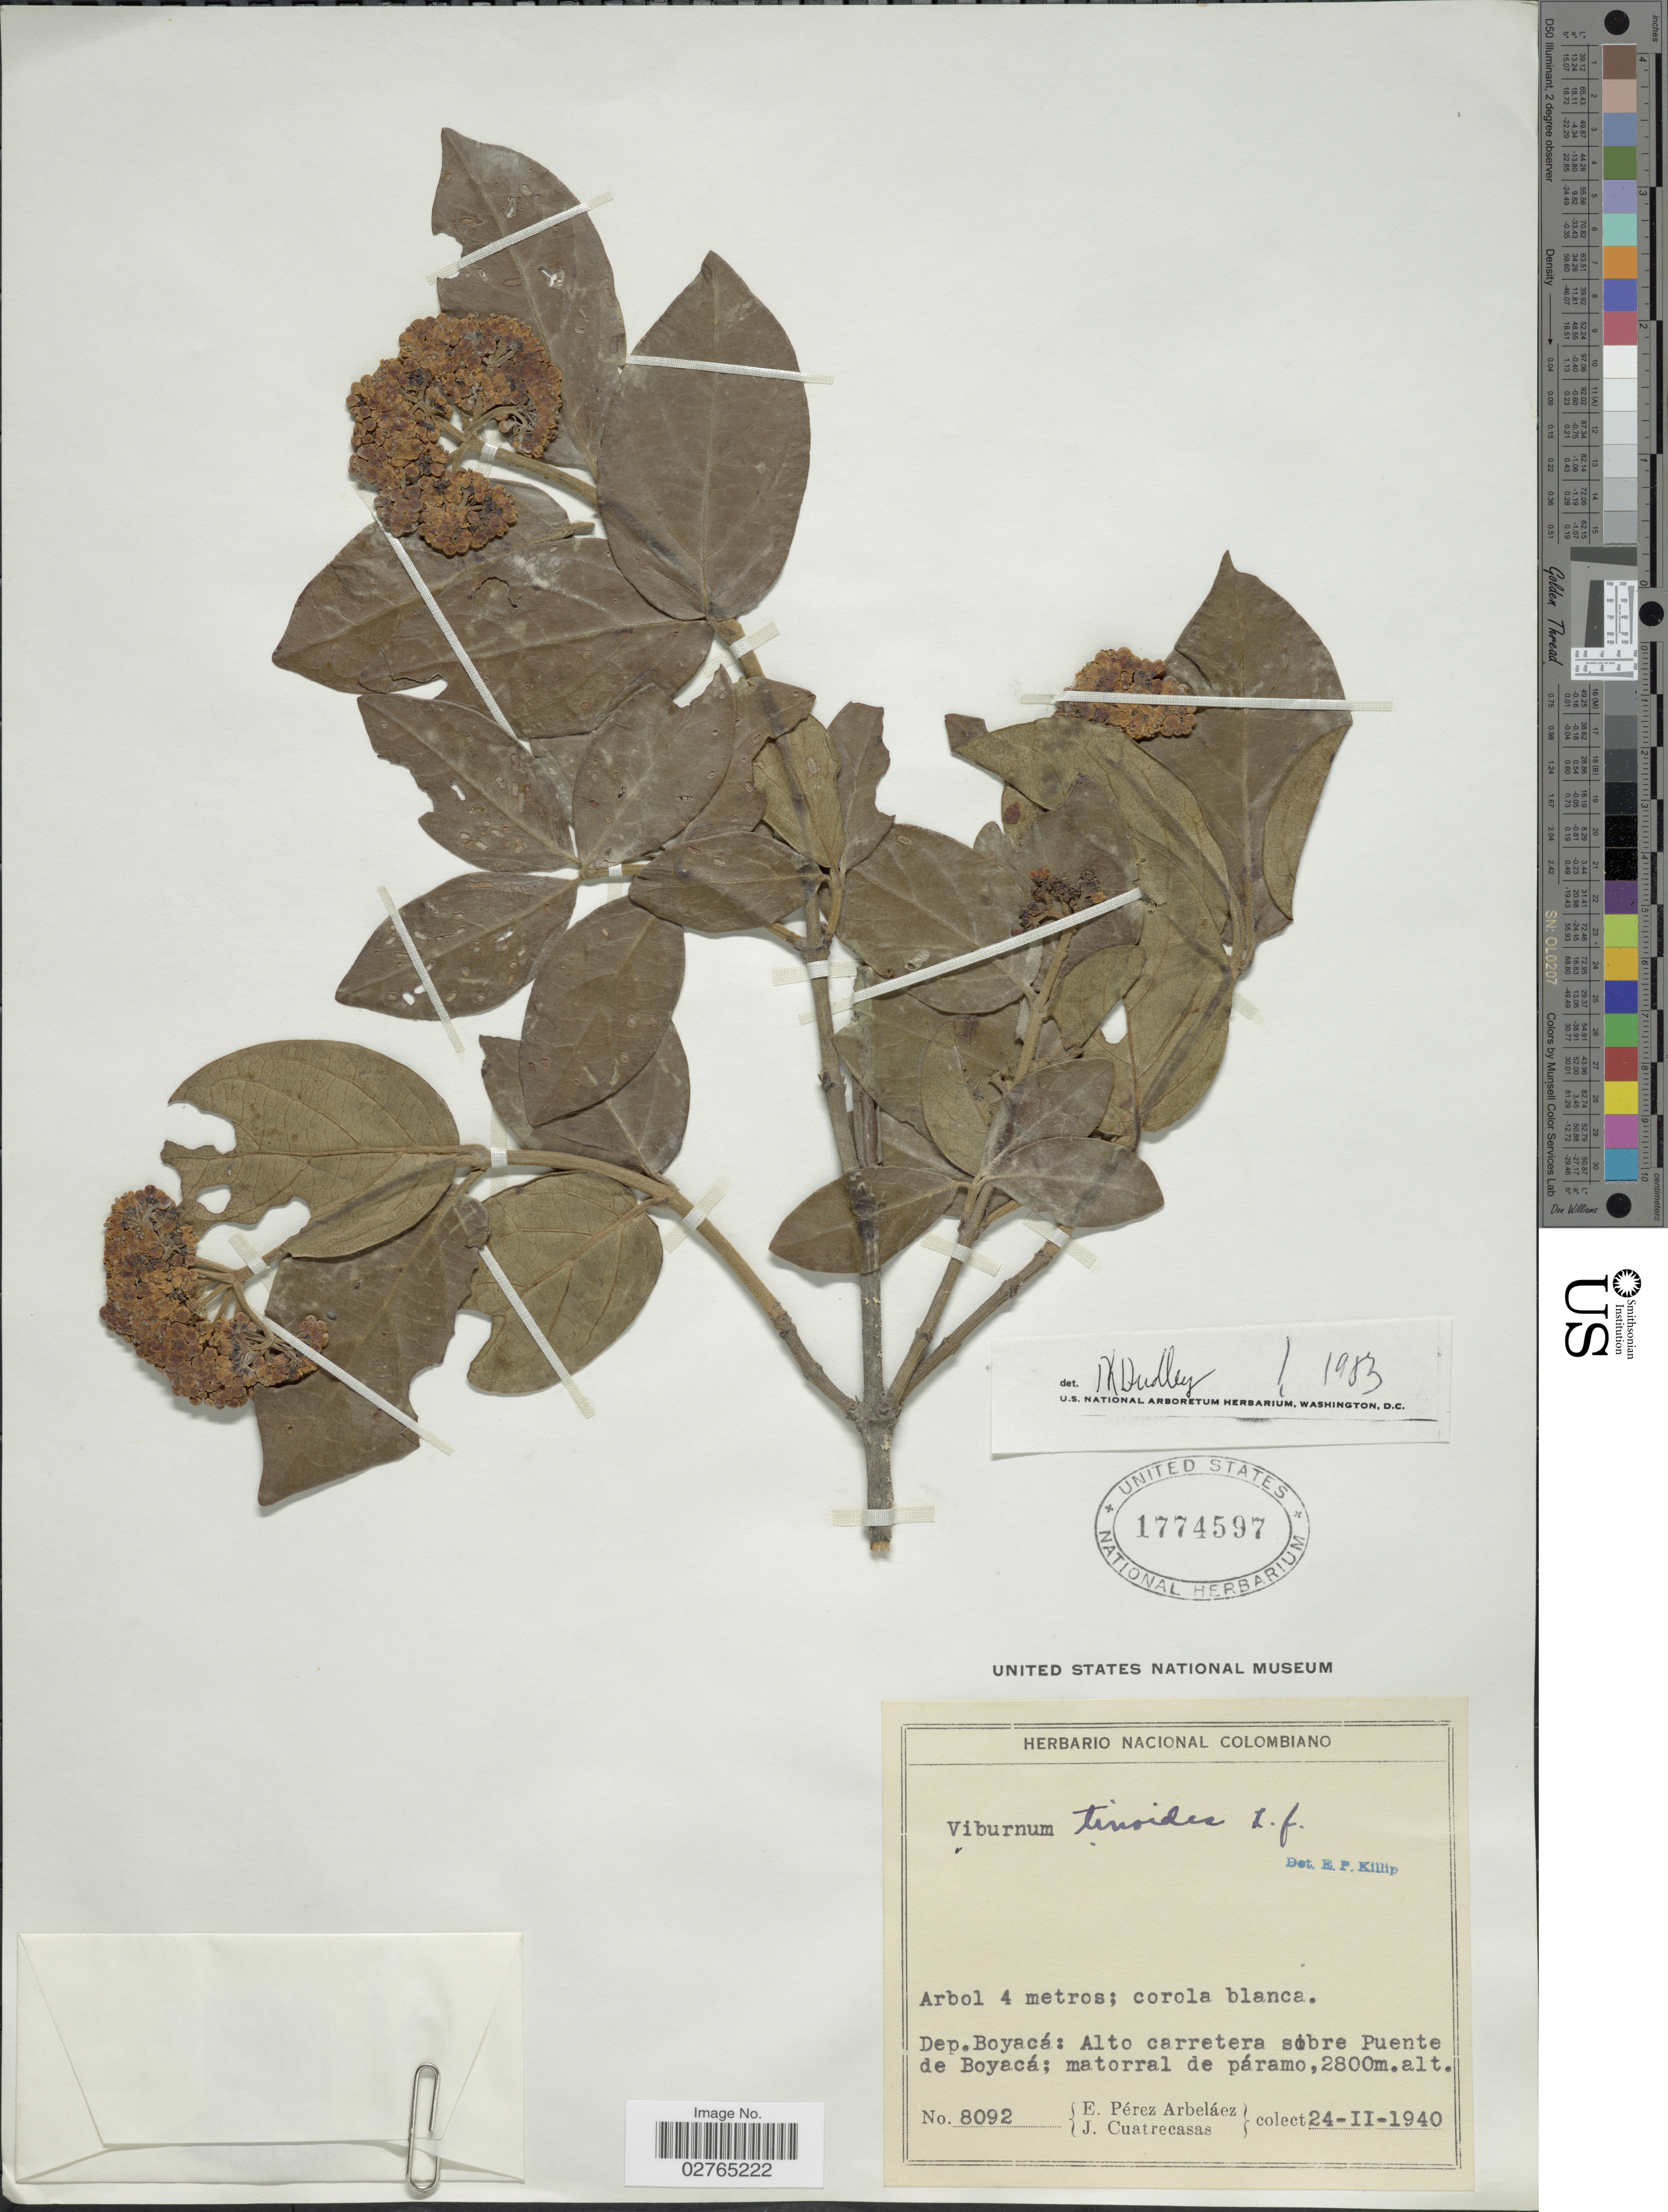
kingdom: Plantae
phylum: Tracheophyta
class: Magnoliopsida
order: Dipsacales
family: Viburnaceae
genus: Viburnum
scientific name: Viburnum tinoides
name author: L. f.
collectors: E. Pérez Arbeláez & J. Cuatrecasas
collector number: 8092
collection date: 1940-02-24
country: Colombia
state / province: Boyacá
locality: Dep. Boyacá: Alto carretera sobre Puente de Boyacá; matorral de páramo.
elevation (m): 2800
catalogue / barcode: US 1774597